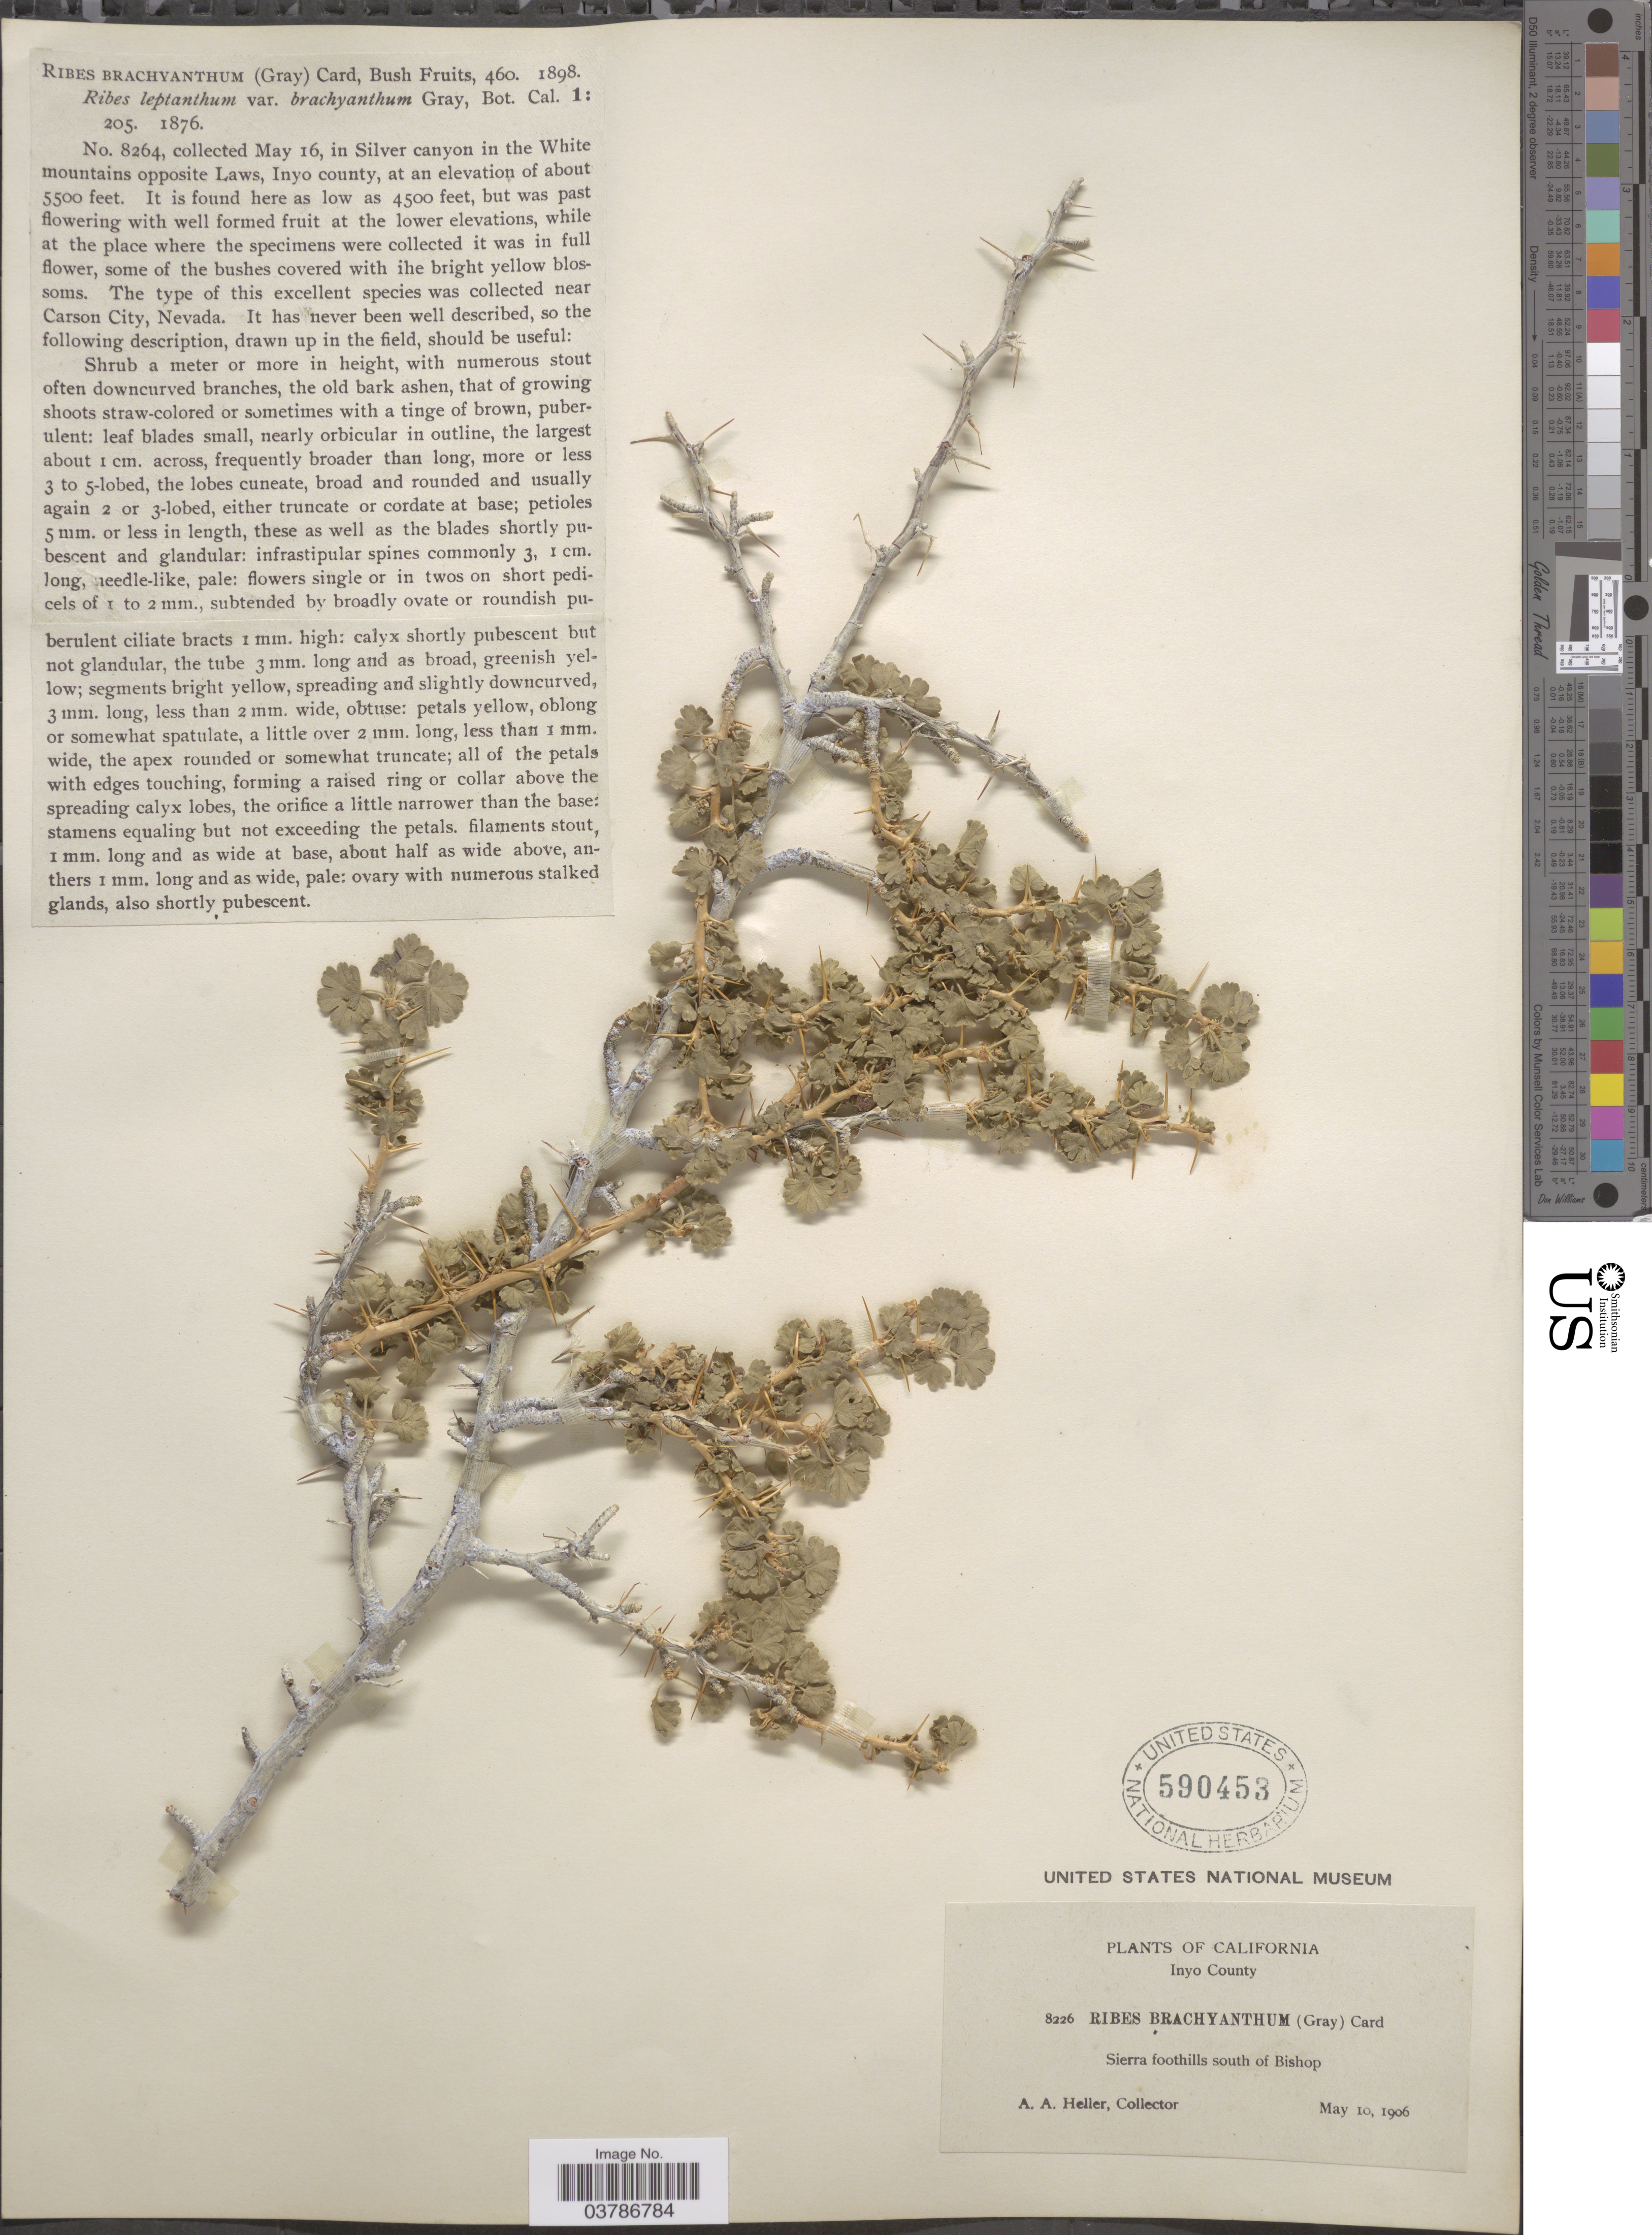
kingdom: Plantae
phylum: Tracheophyta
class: Magnoliopsida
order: Saxifragales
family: Grossulariaceae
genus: Ribes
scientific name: Ribes velutinum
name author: Greene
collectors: A. A. Heller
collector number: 8226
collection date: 1906-05-10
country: United States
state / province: California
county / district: Inyo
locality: Inyo County. Sierra foothills south of Bishop.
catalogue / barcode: US 590453